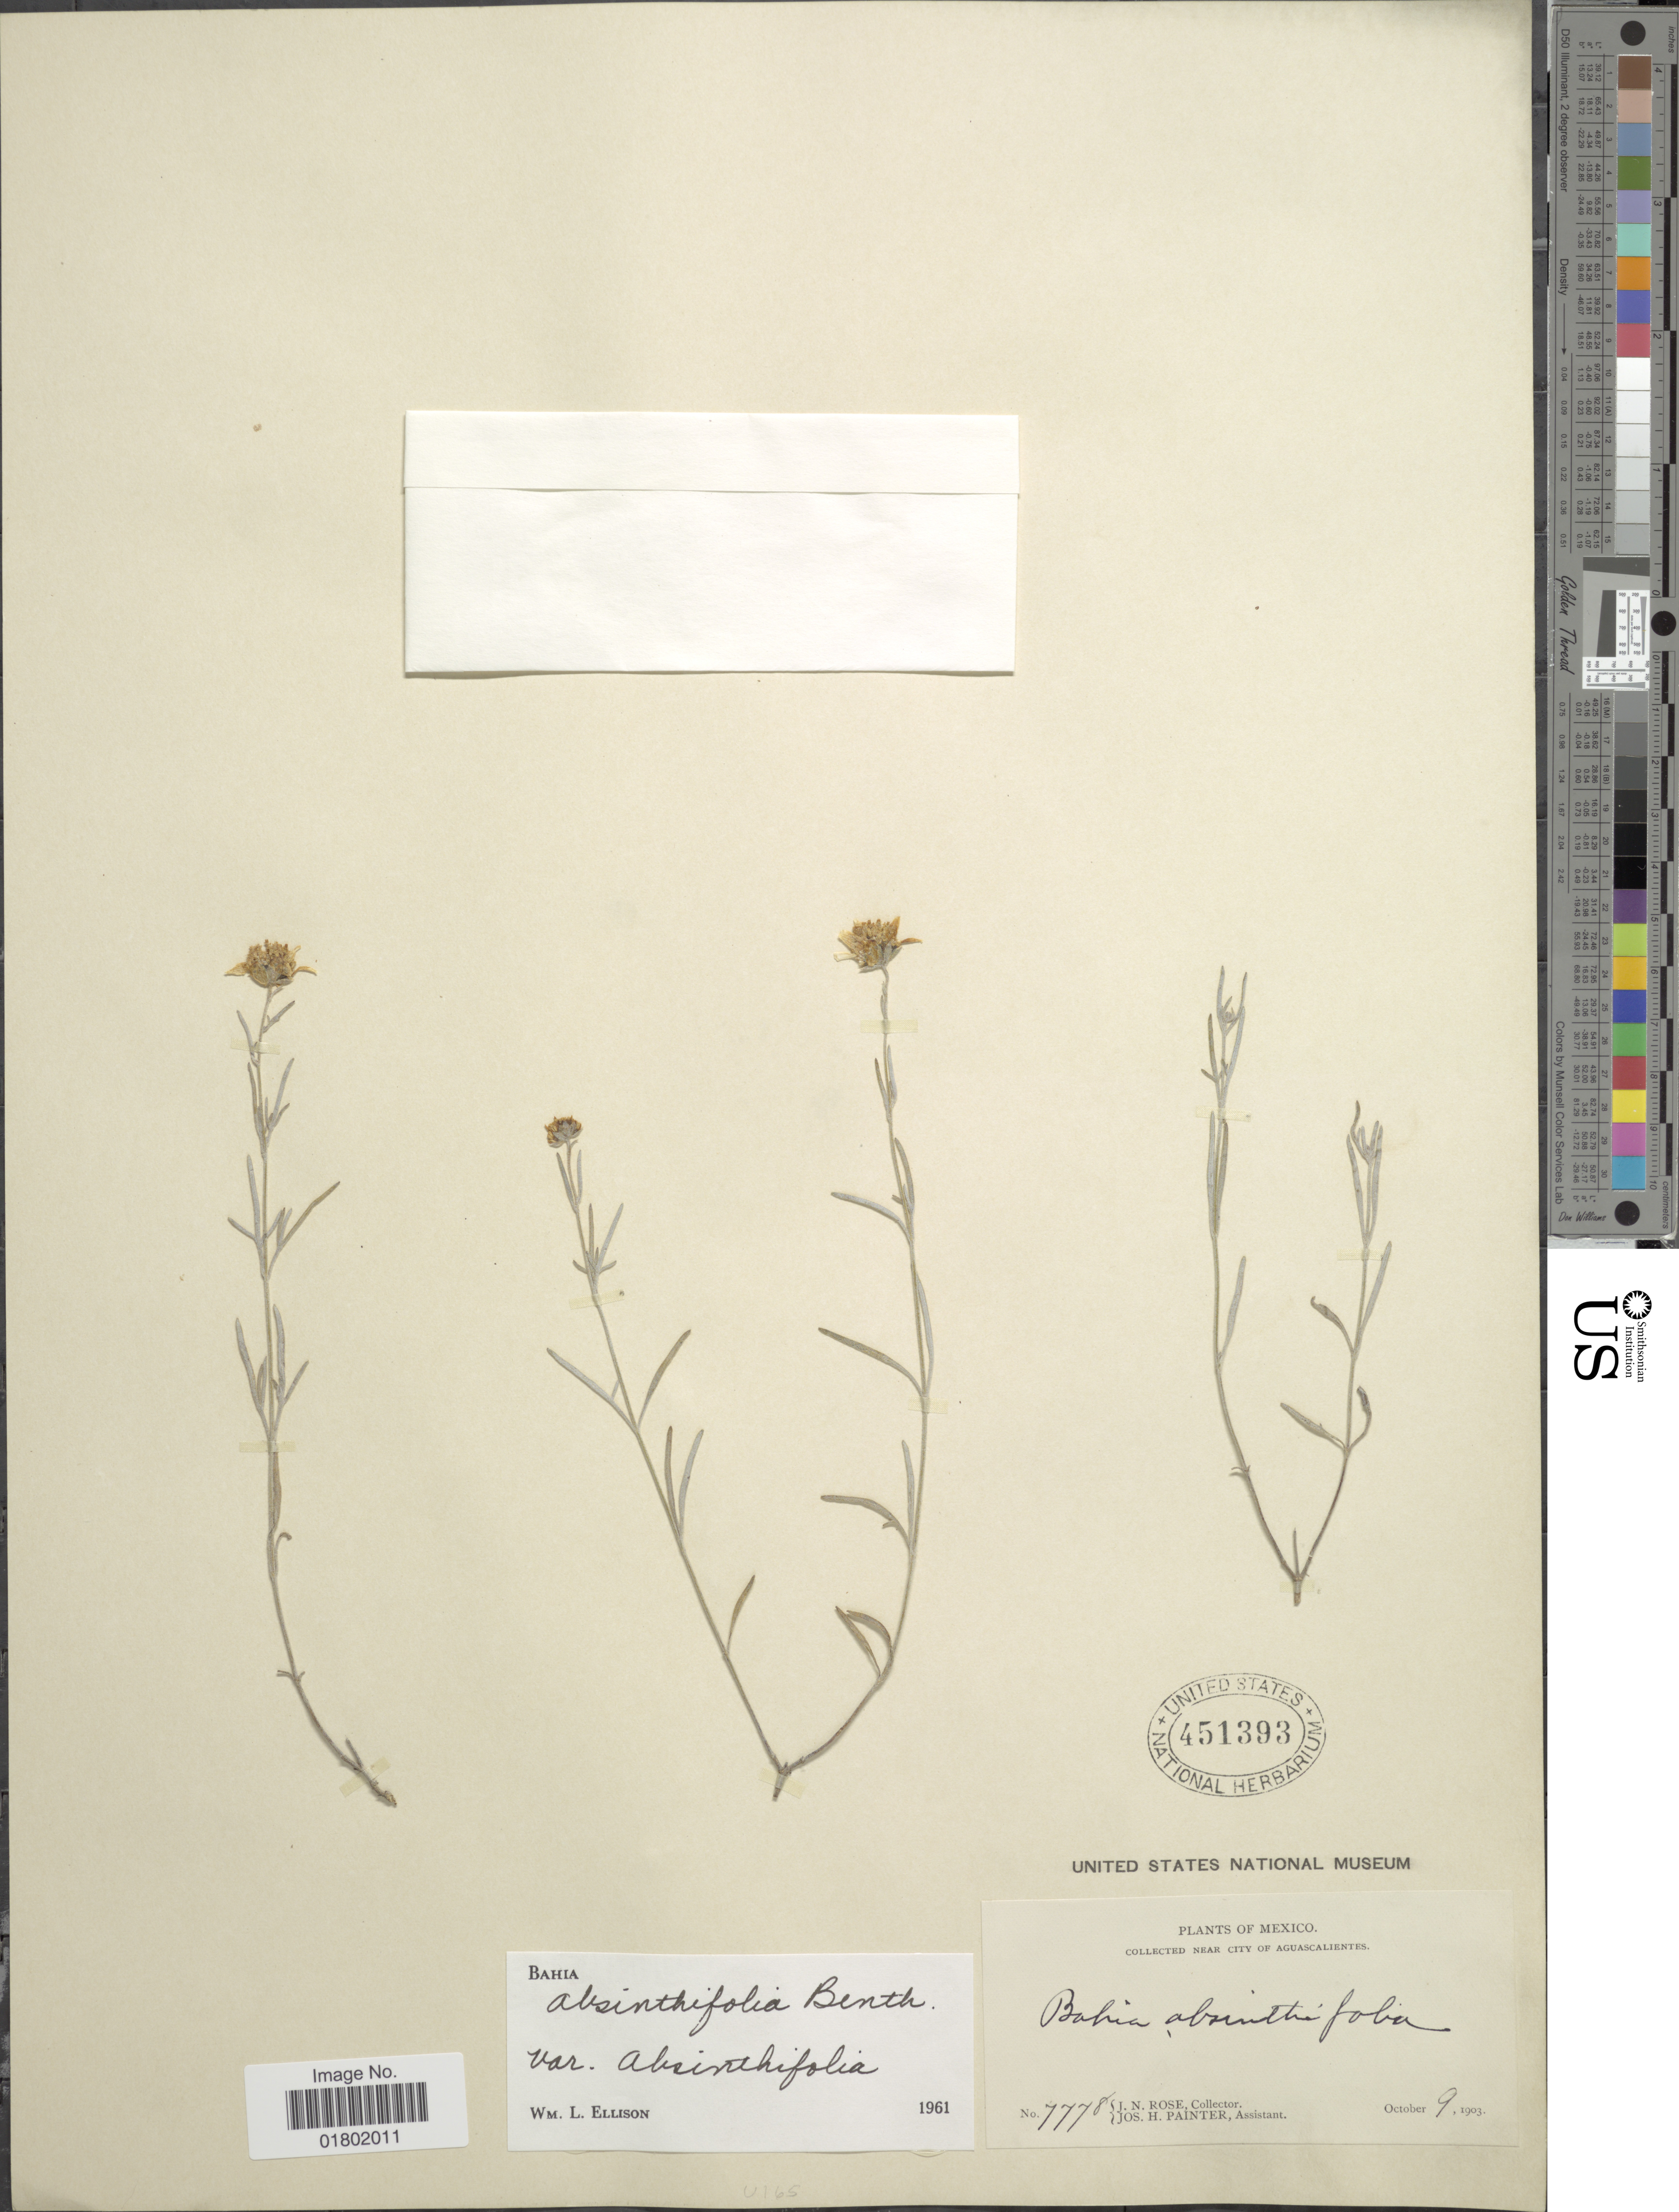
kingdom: Plantae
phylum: Tracheophyta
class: Magnoliopsida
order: Asterales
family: Asteraceae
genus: Bahia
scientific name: Bahia absinthifolia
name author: Benth.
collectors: J. N. Rose & J. H. Painter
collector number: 7778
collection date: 1903-10-09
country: Mexico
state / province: Aguascalientes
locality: Near city of Aguascalientes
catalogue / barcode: US 451393